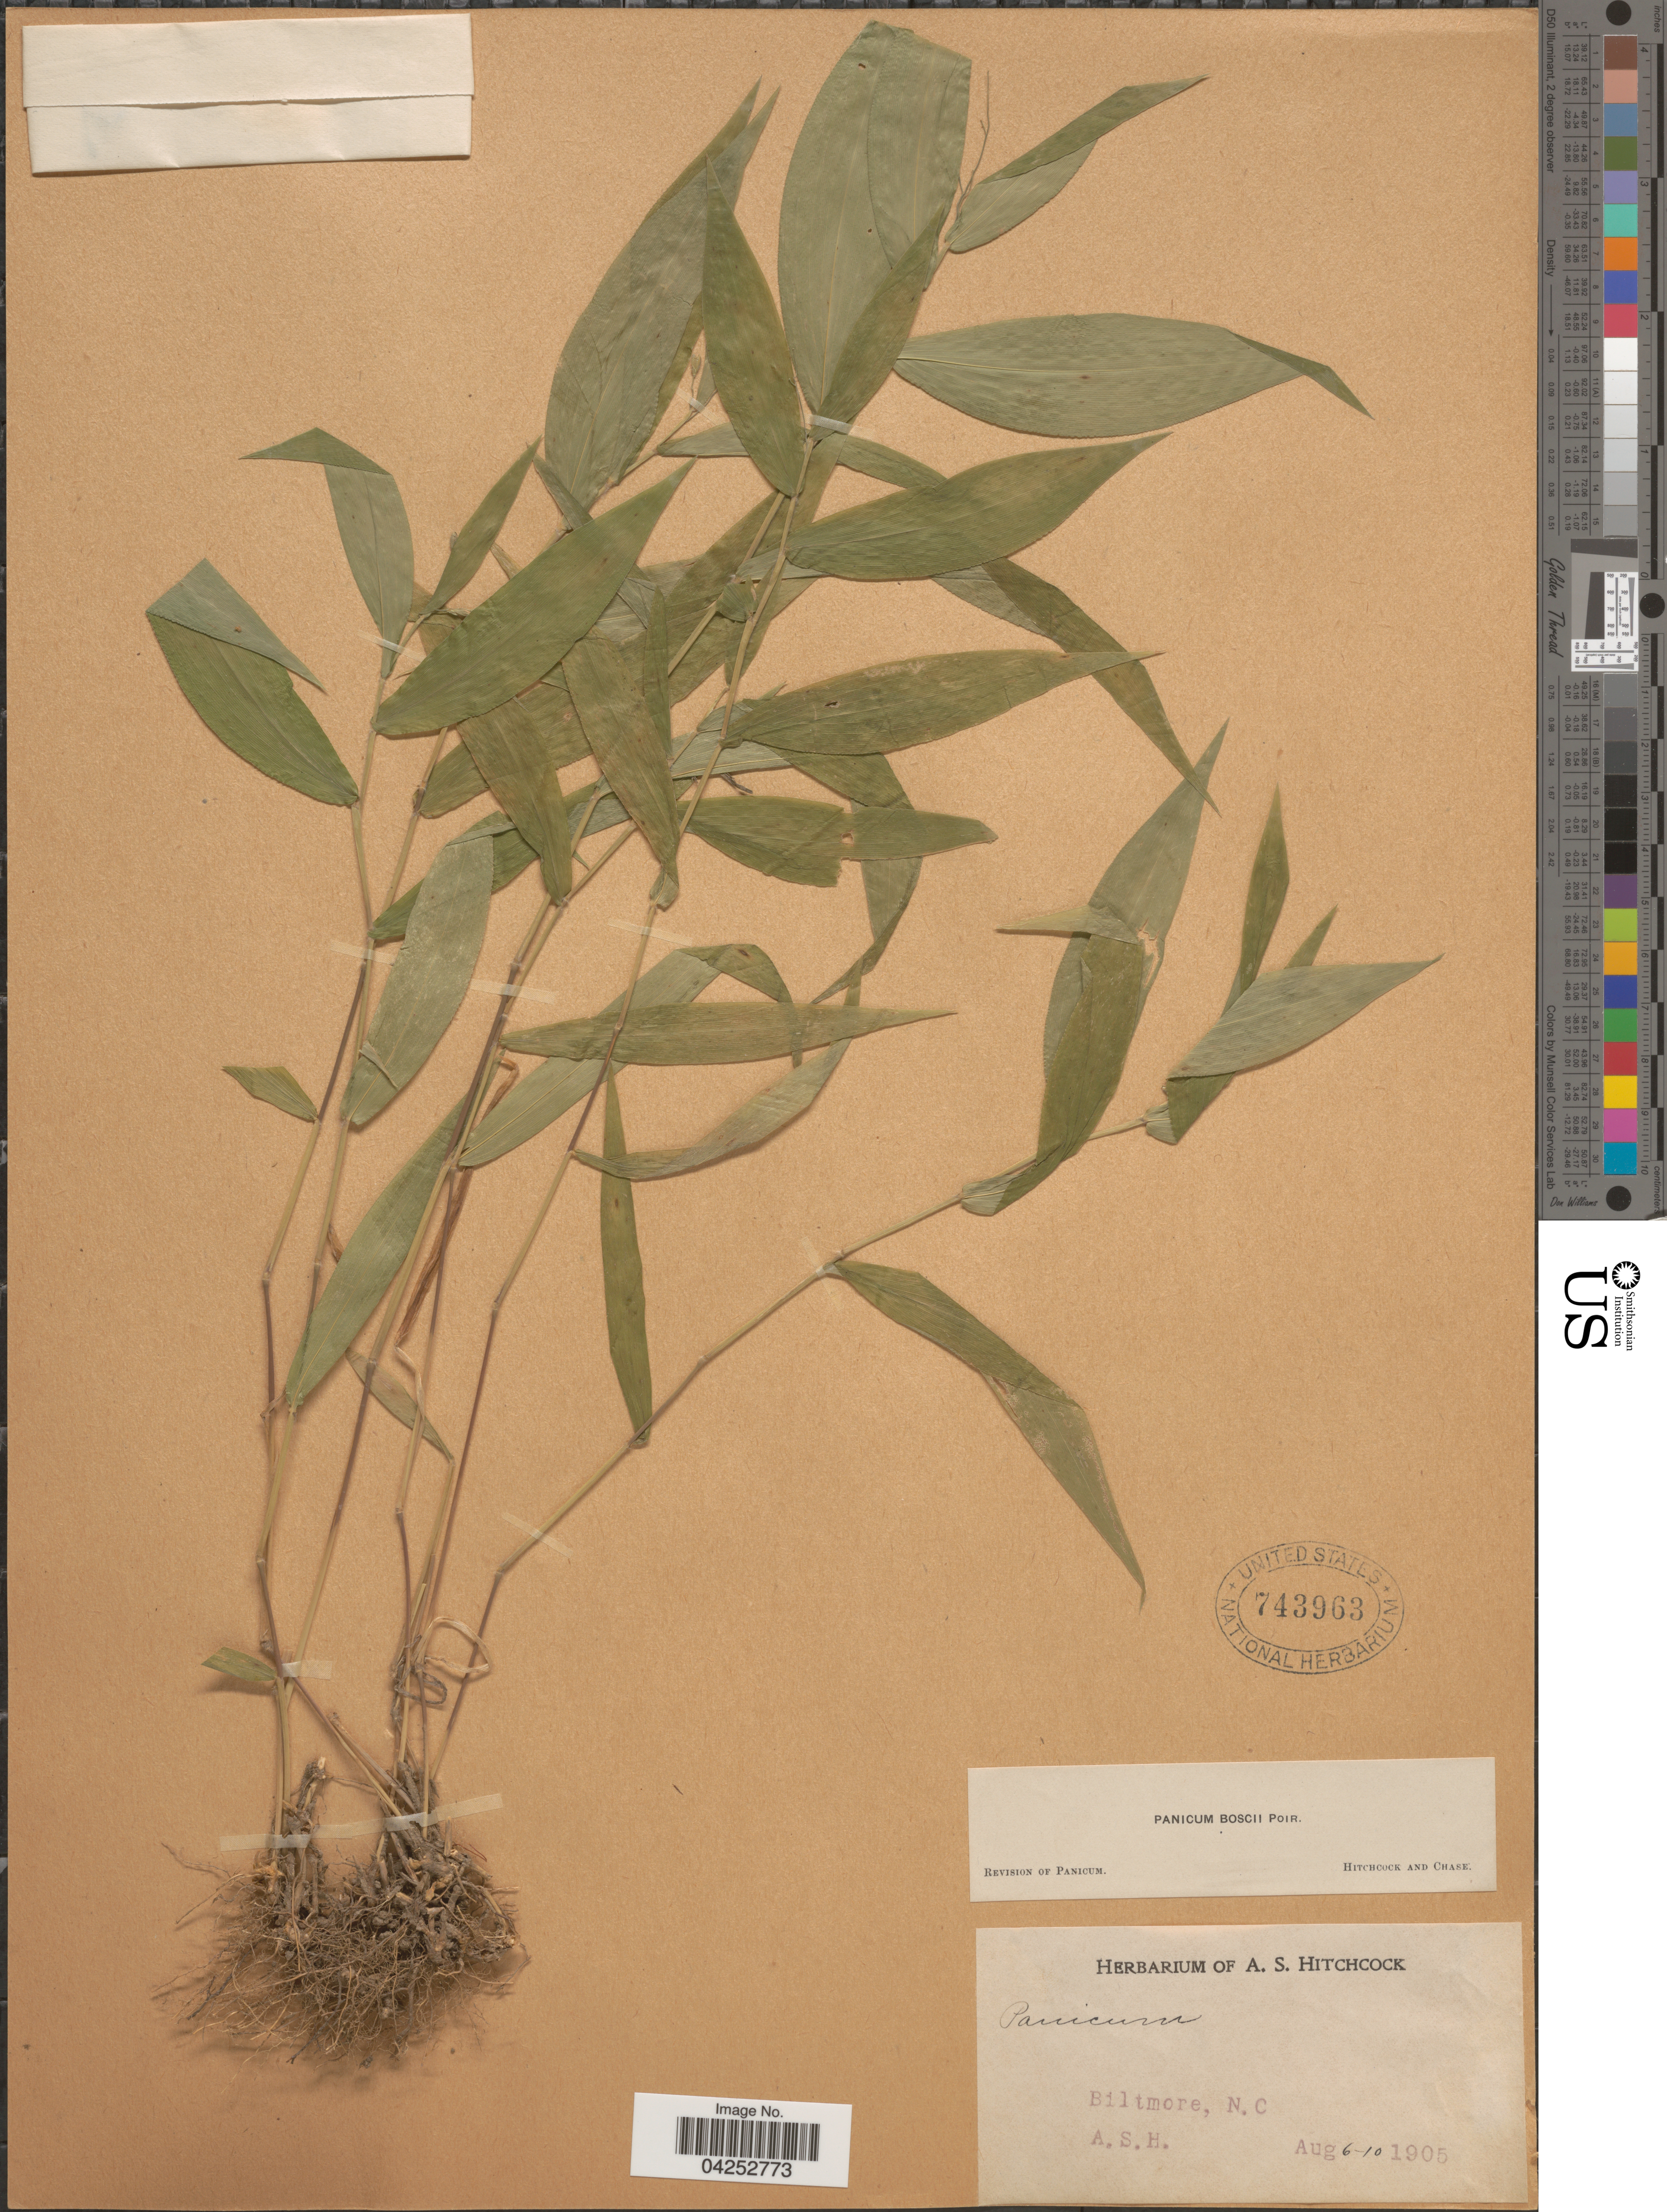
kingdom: Plantae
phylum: Tracheophyta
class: Liliopsida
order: Poales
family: Poaceae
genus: Dichanthelium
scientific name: Dichanthelium boscii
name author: (Poir.) Gould & C.A. Clark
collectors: A. S. Hitchcock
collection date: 1905-08-06/1905-08-10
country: United States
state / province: North Carolina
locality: Biltmore.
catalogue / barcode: US 743963